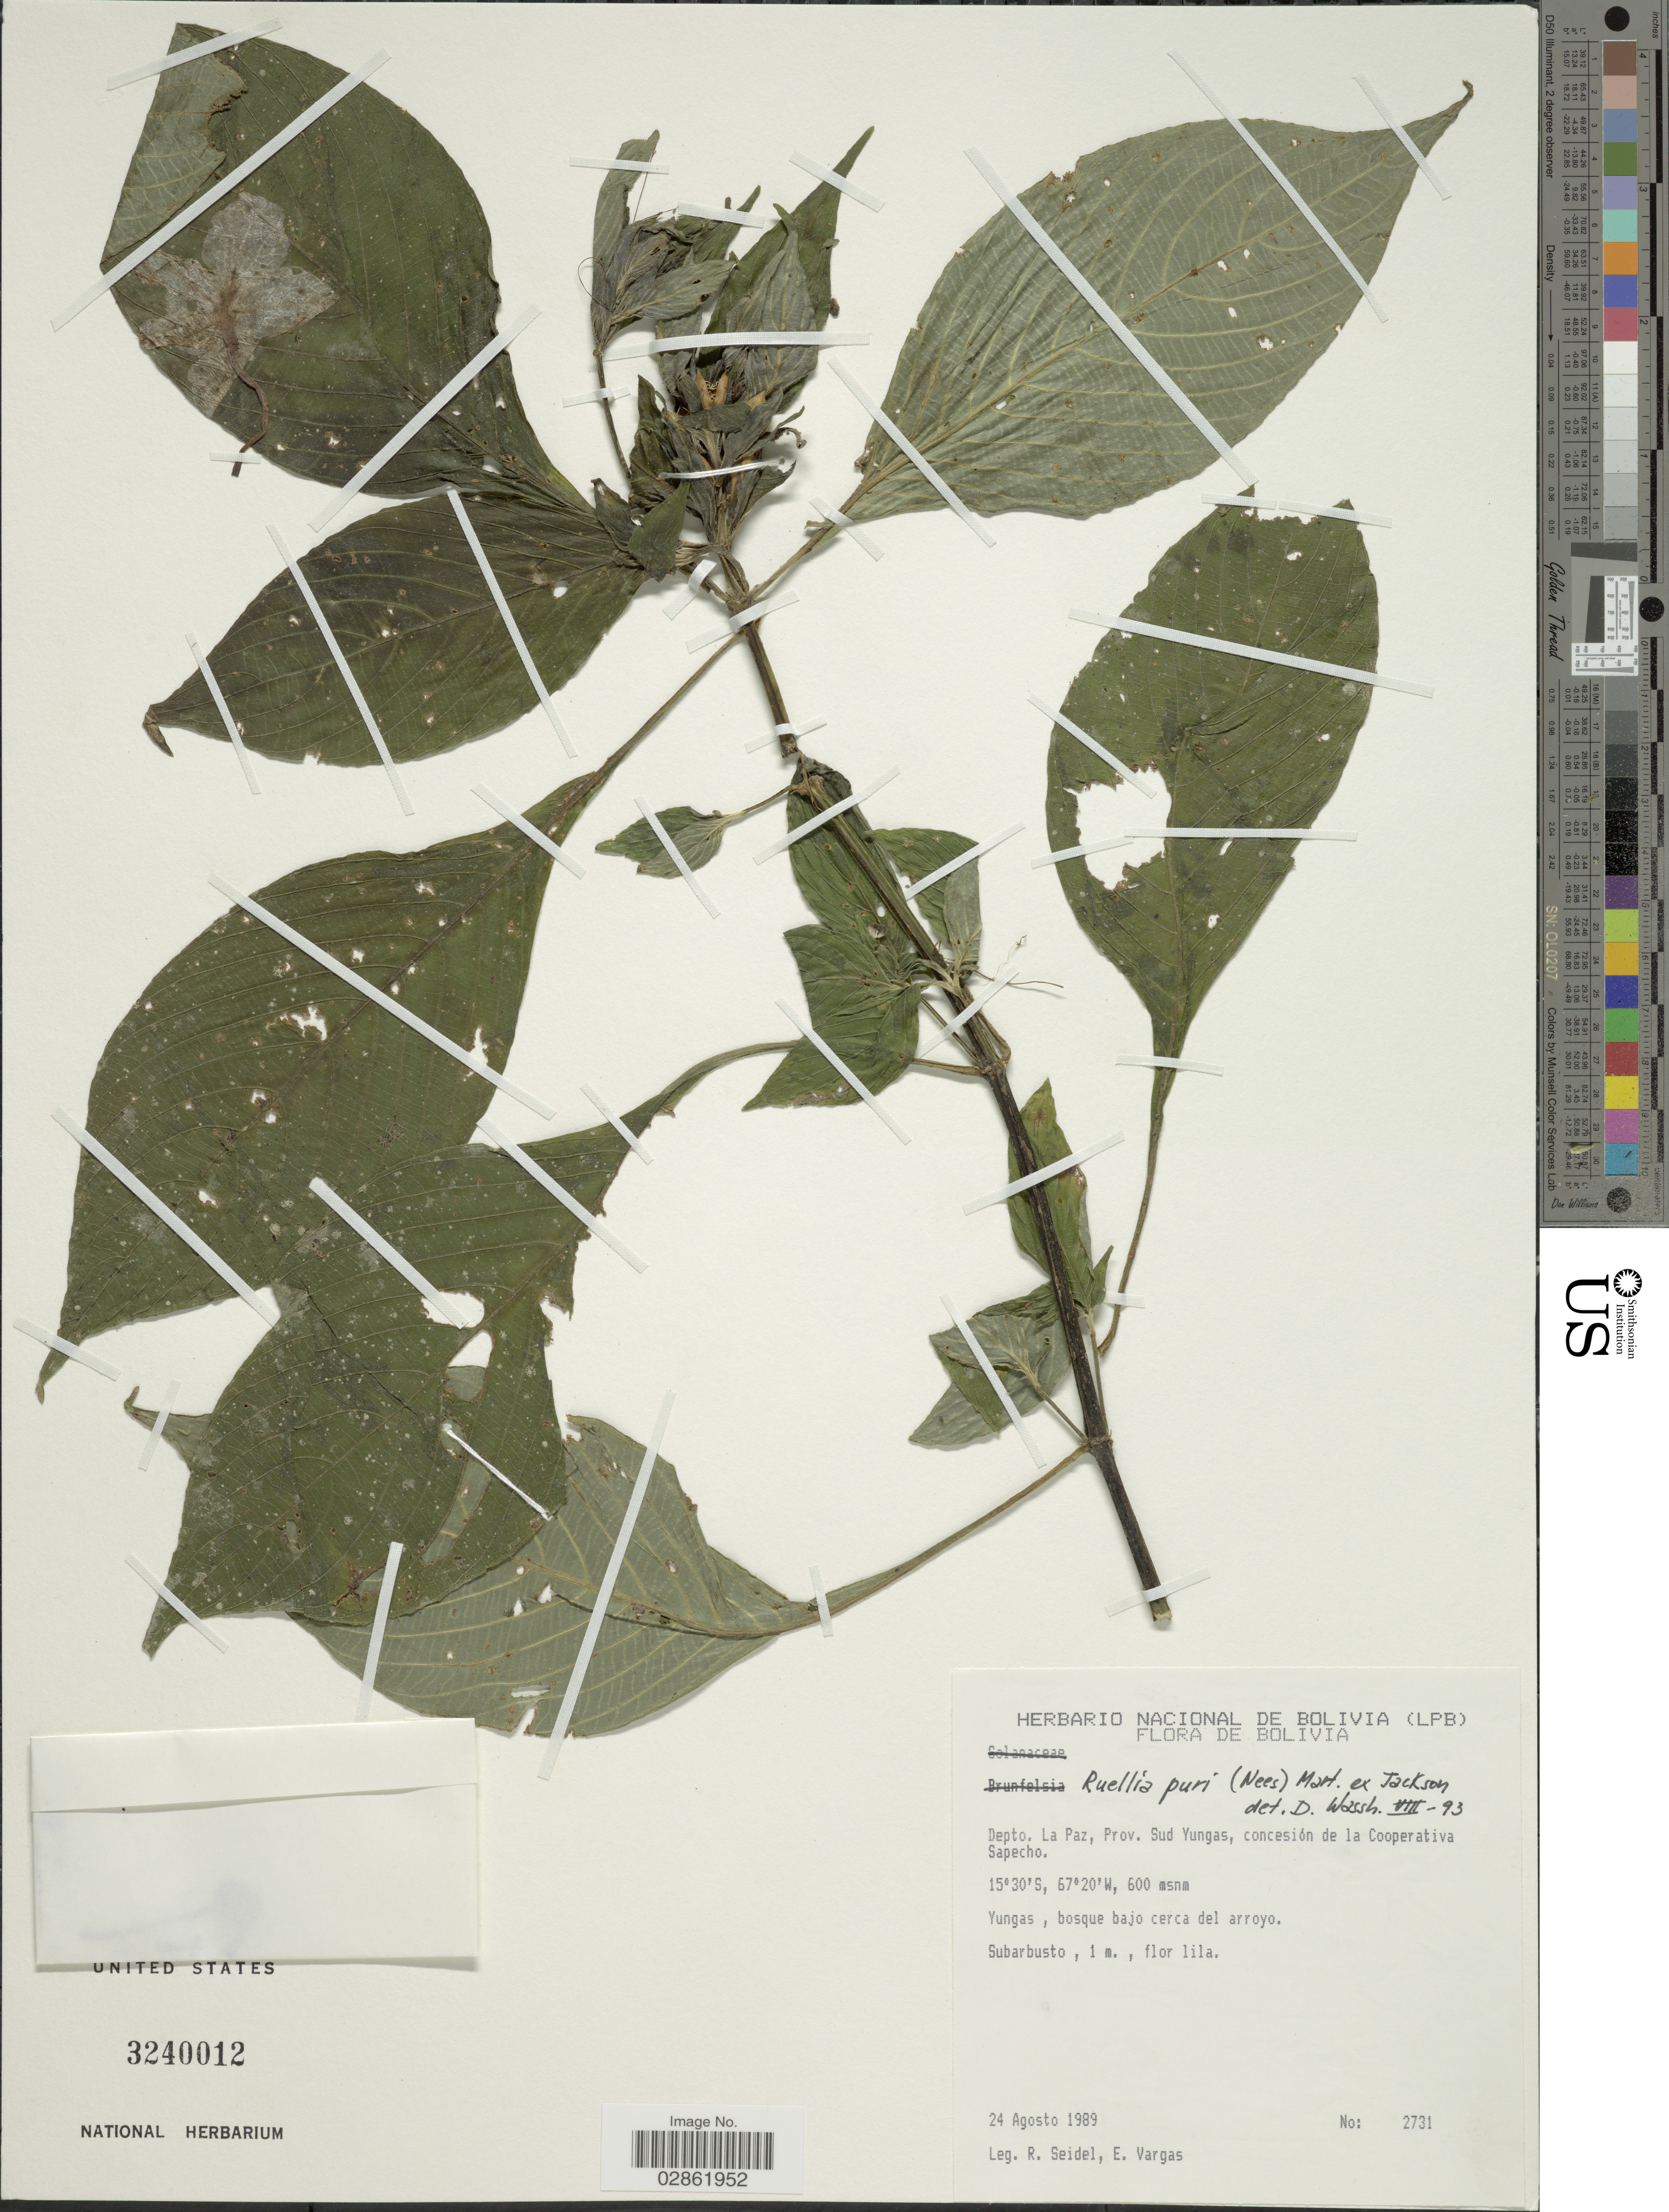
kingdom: Plantae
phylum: Tracheophyta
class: Magnoliopsida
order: Lamiales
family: Acanthaceae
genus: Ruellia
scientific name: Ruellia puri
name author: Mart. ex Nees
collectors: R. Seidel & E. Vargas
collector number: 2731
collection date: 1989-08-24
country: Bolivia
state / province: La Paz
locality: Depto. La Paz, Prov. Sud Yungas, concesión de la Cooperativa Sapecho.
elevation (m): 600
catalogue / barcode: US 3240012